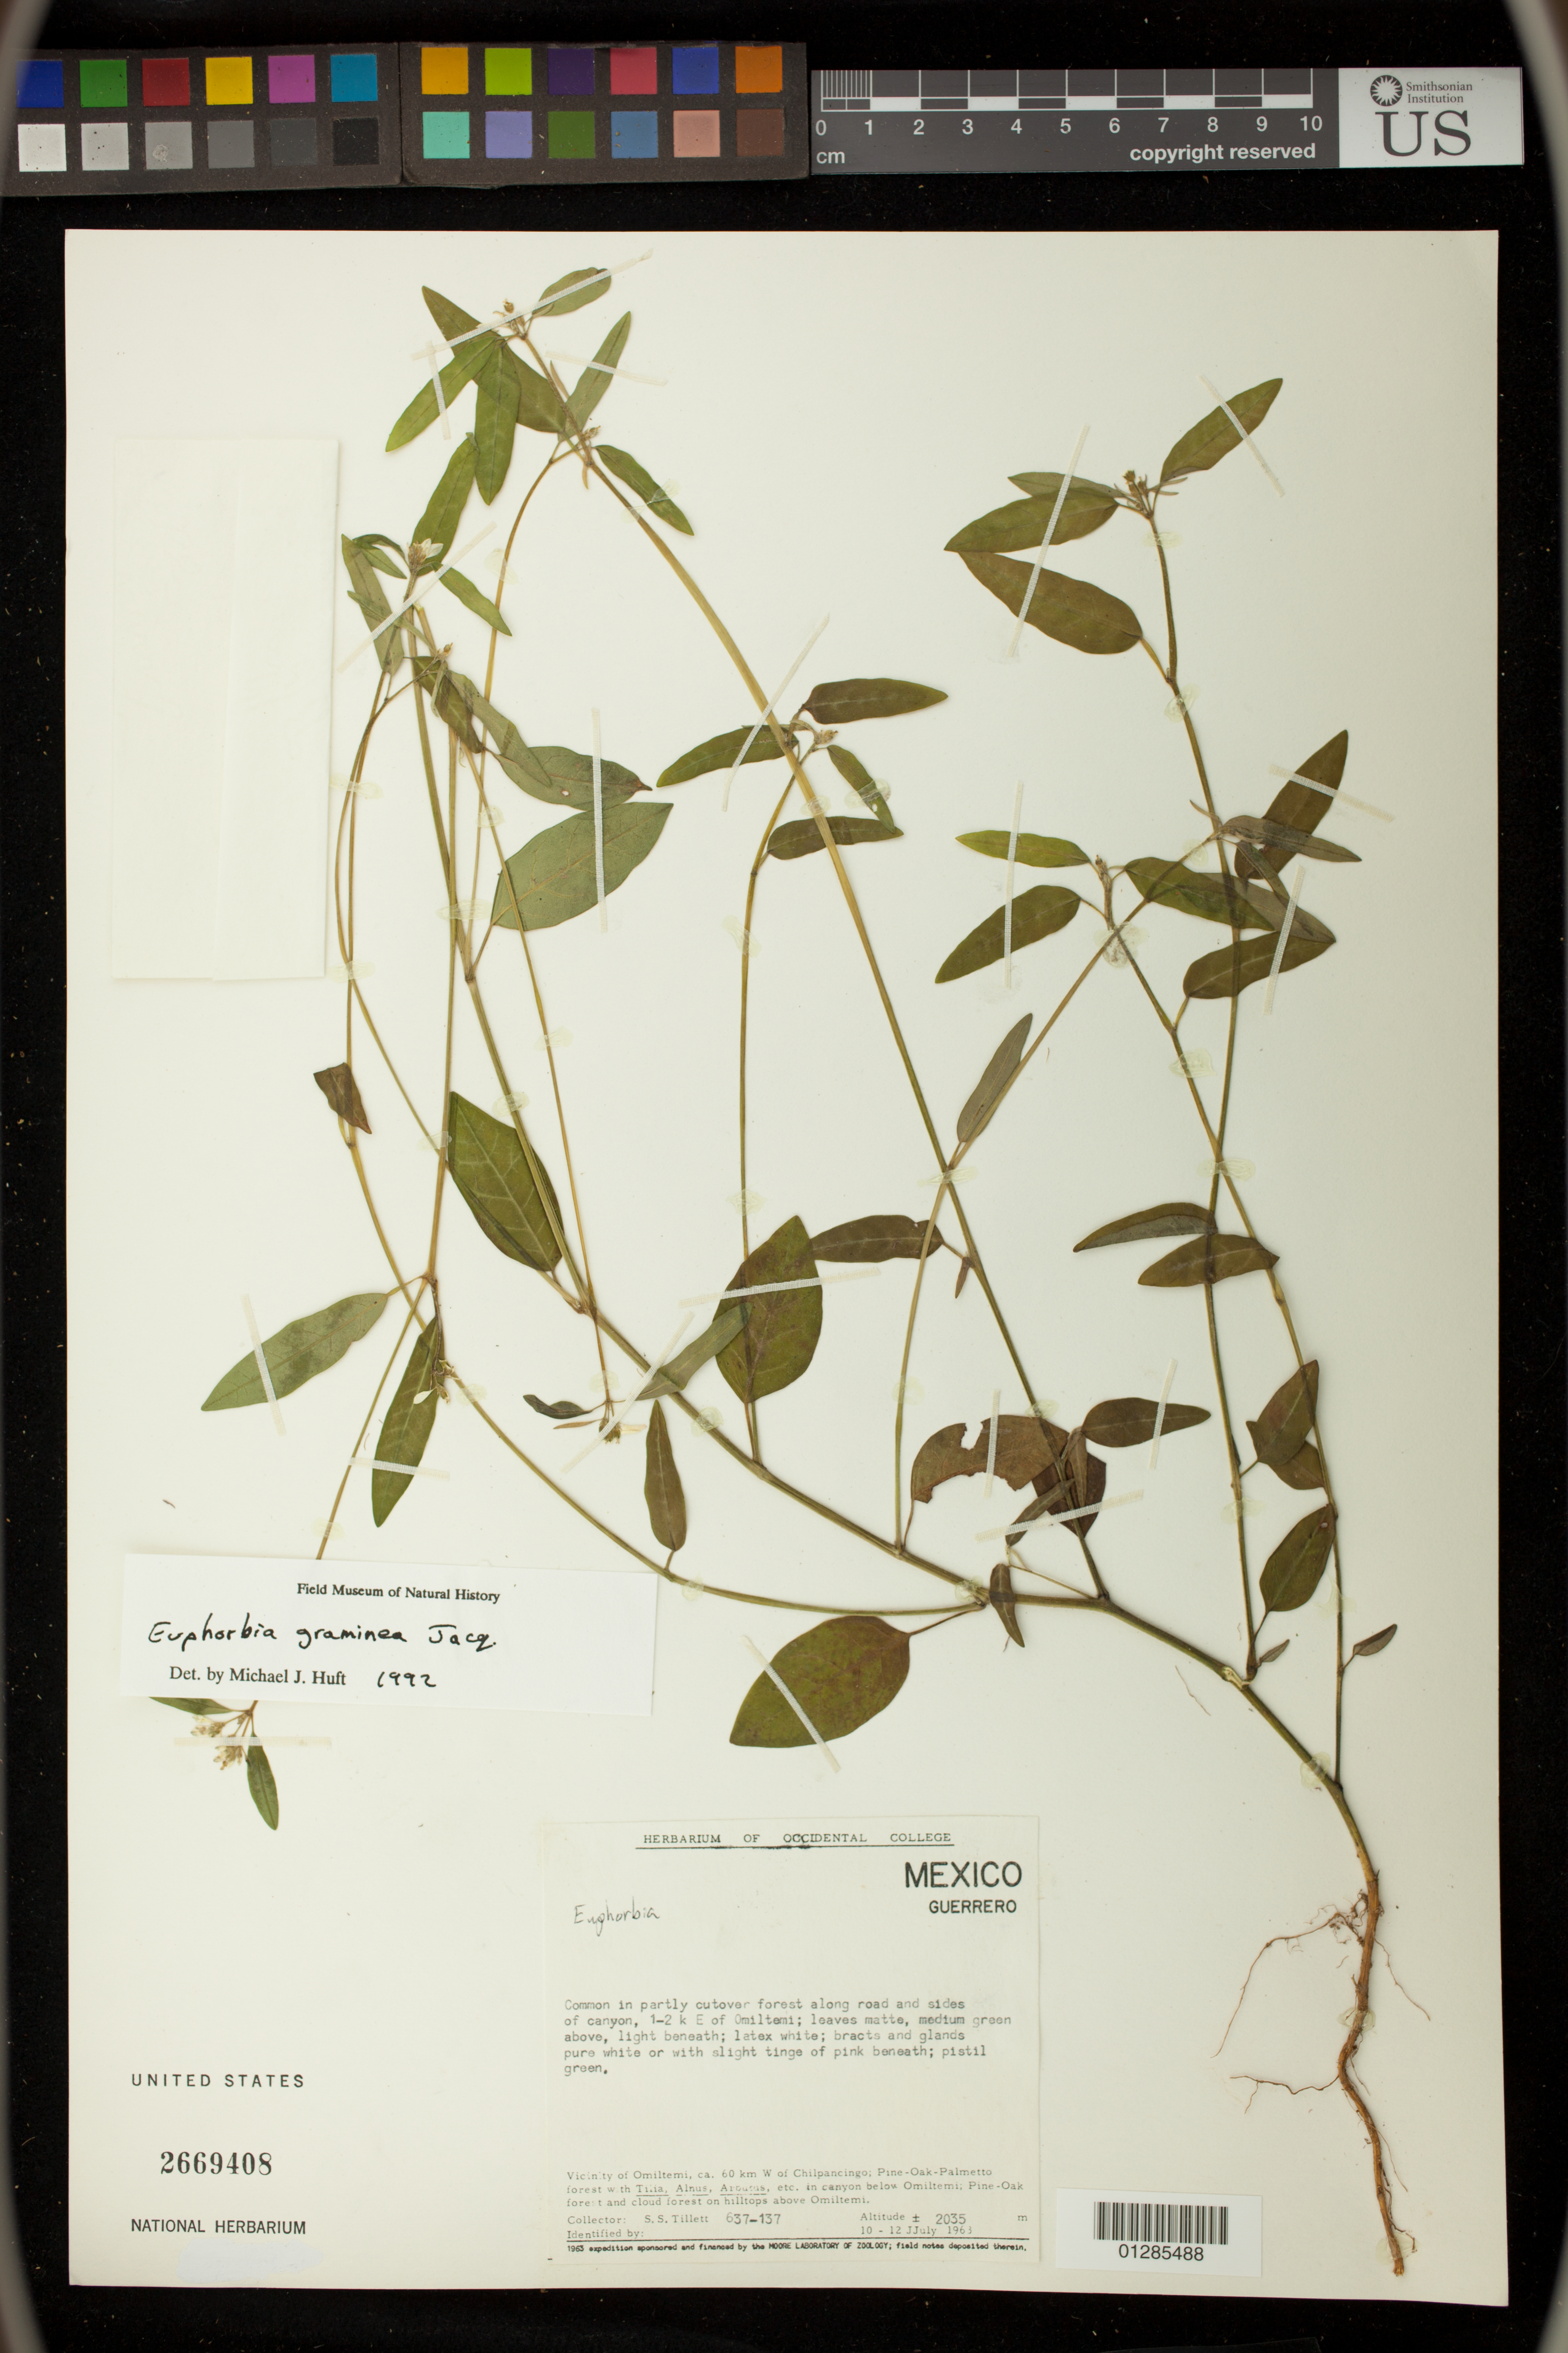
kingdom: Plantae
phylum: Tracheophyta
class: Magnoliopsida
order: Malpighiales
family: Euphorbiaceae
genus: Euphorbia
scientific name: Euphorbia graminea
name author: Jacq.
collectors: S. S. Tillett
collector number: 637-137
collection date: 1963-07-10/1963-07-12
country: Mexico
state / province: Guerrero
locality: along road and sides of canyon, 1 - 2 k E of Omiltemi, ca. 60 km W of Chilpancingo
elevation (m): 620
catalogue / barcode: US 2669408